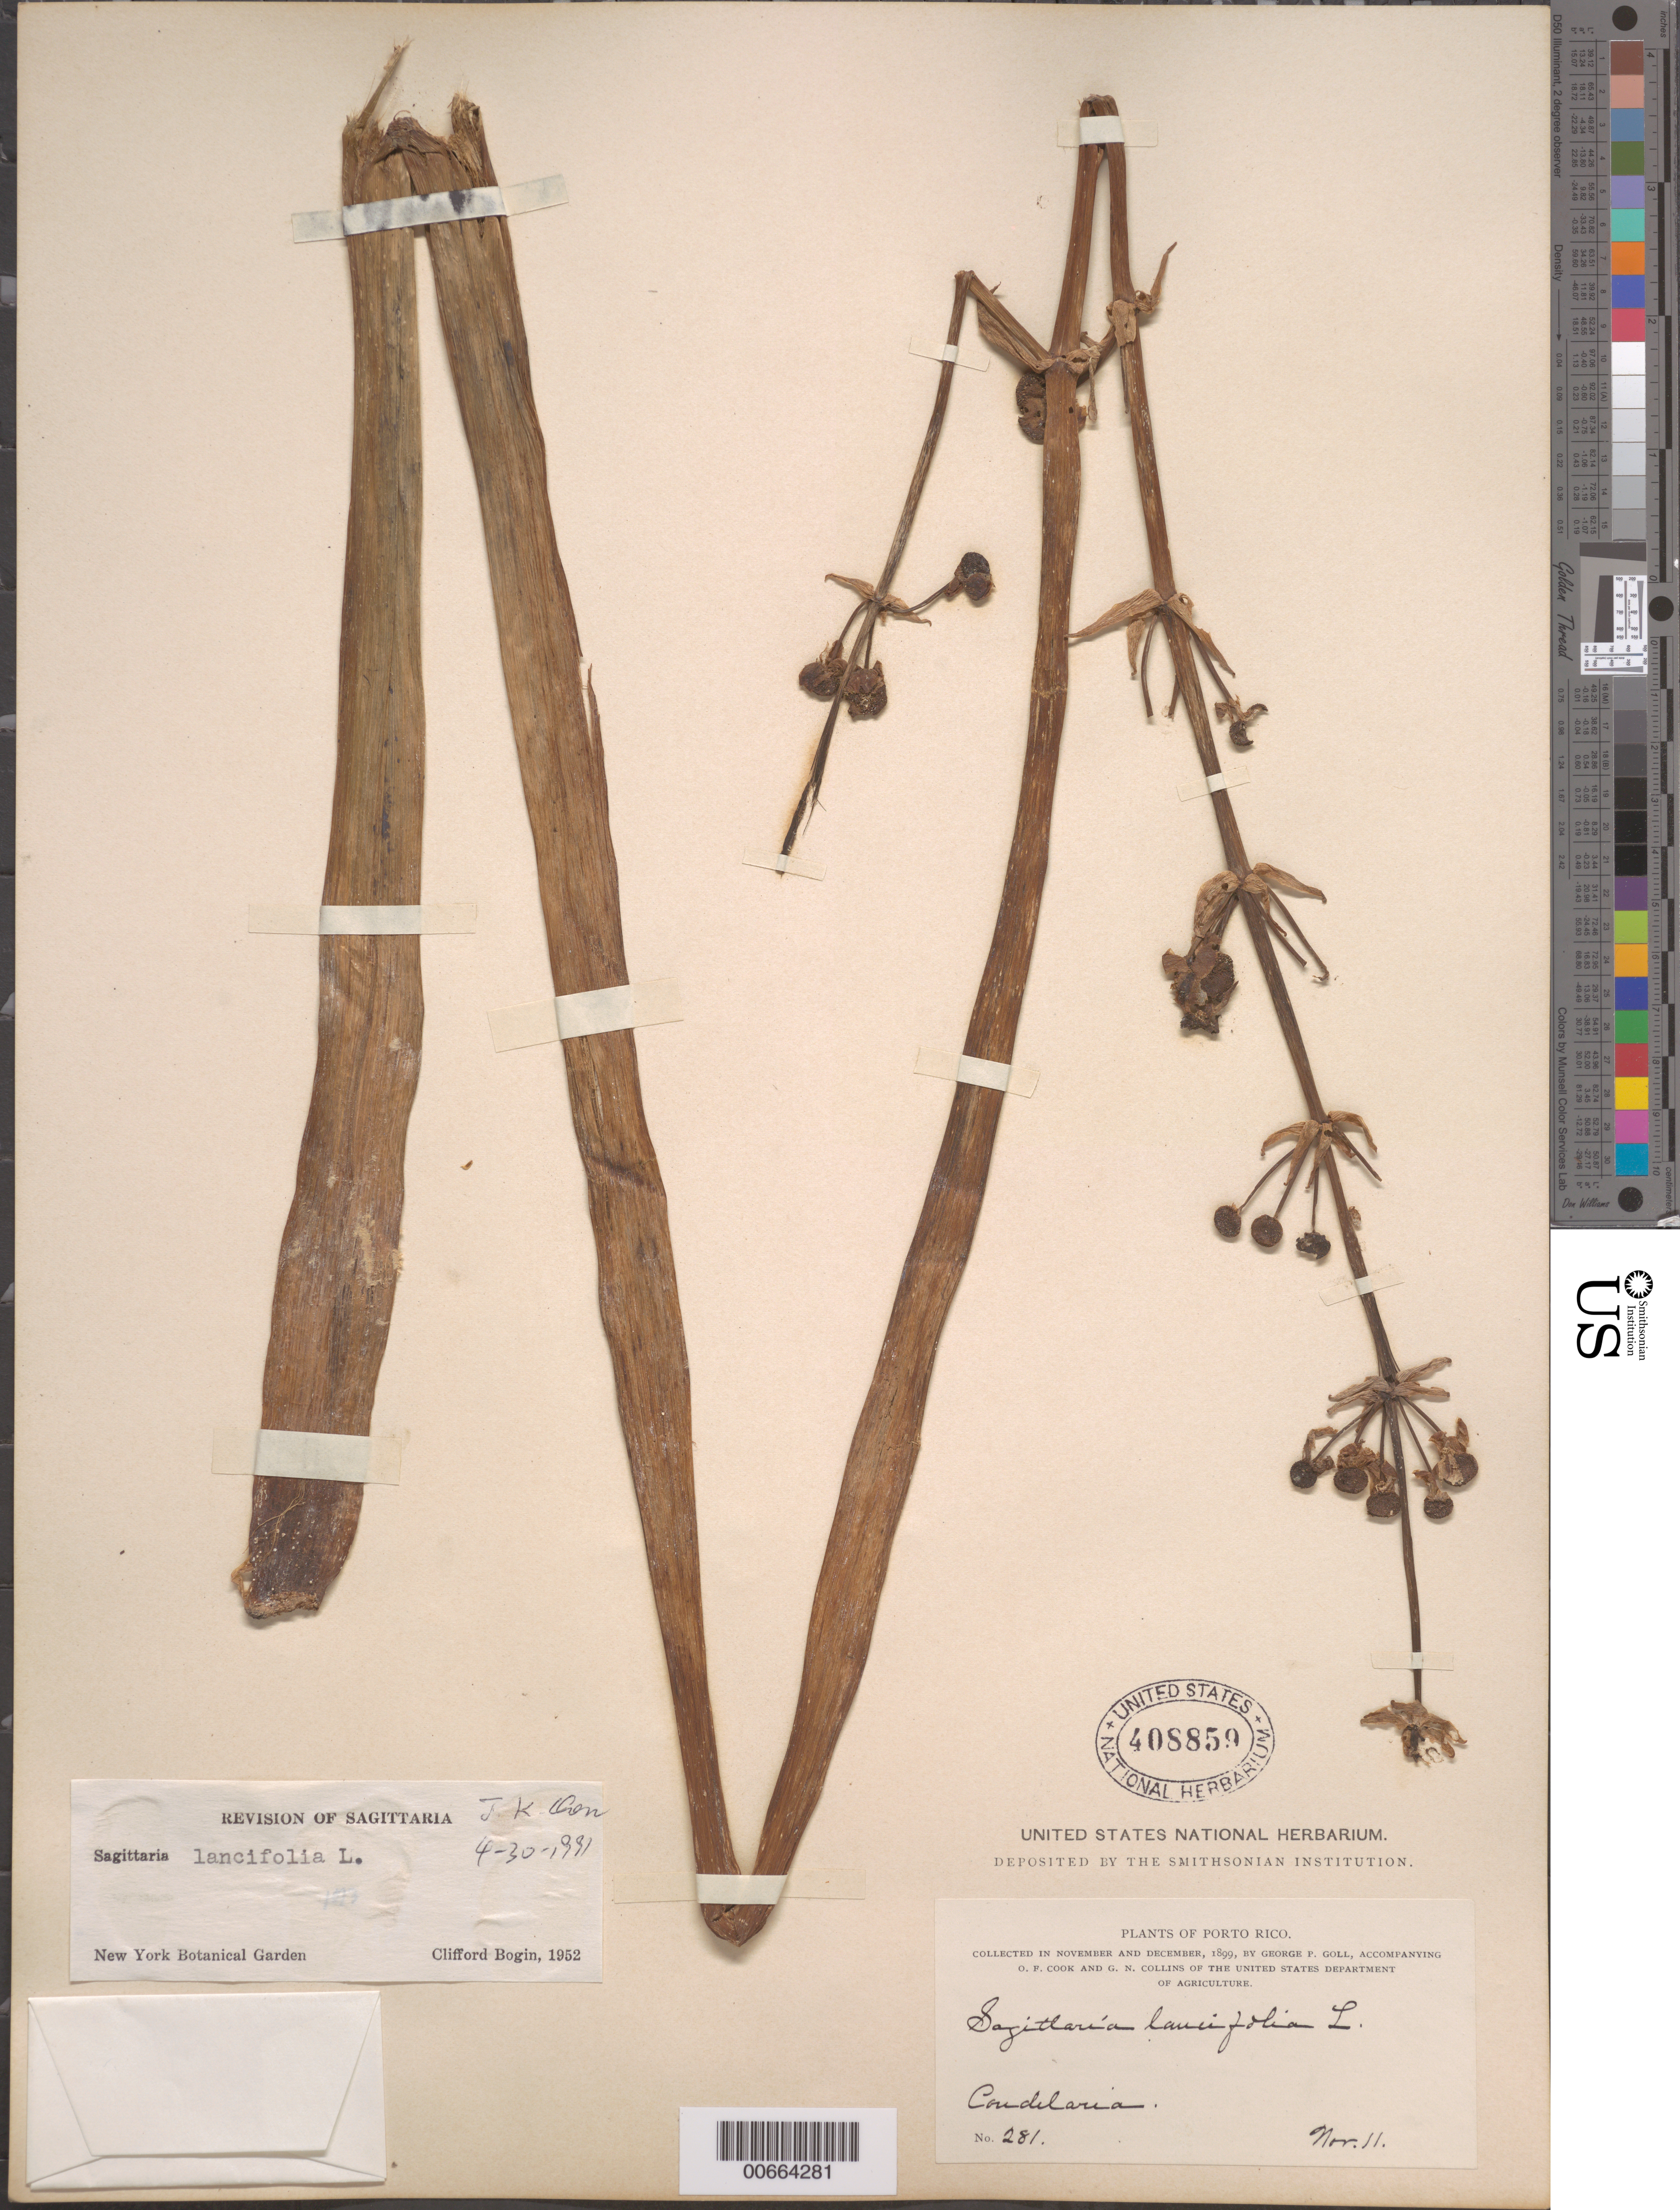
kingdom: Plantae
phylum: Tracheophyta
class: Liliopsida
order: Alismatales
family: Alismataceae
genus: Sagittaria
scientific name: Sagittaria lancifolia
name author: L.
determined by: Chen, J. K.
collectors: G. Goll, O. F. Cook & G. N. Collins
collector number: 281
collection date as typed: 11 Nov 1899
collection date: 1899-11-11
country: Puerto Rico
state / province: Toa Baja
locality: Candelaria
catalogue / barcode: US 408859